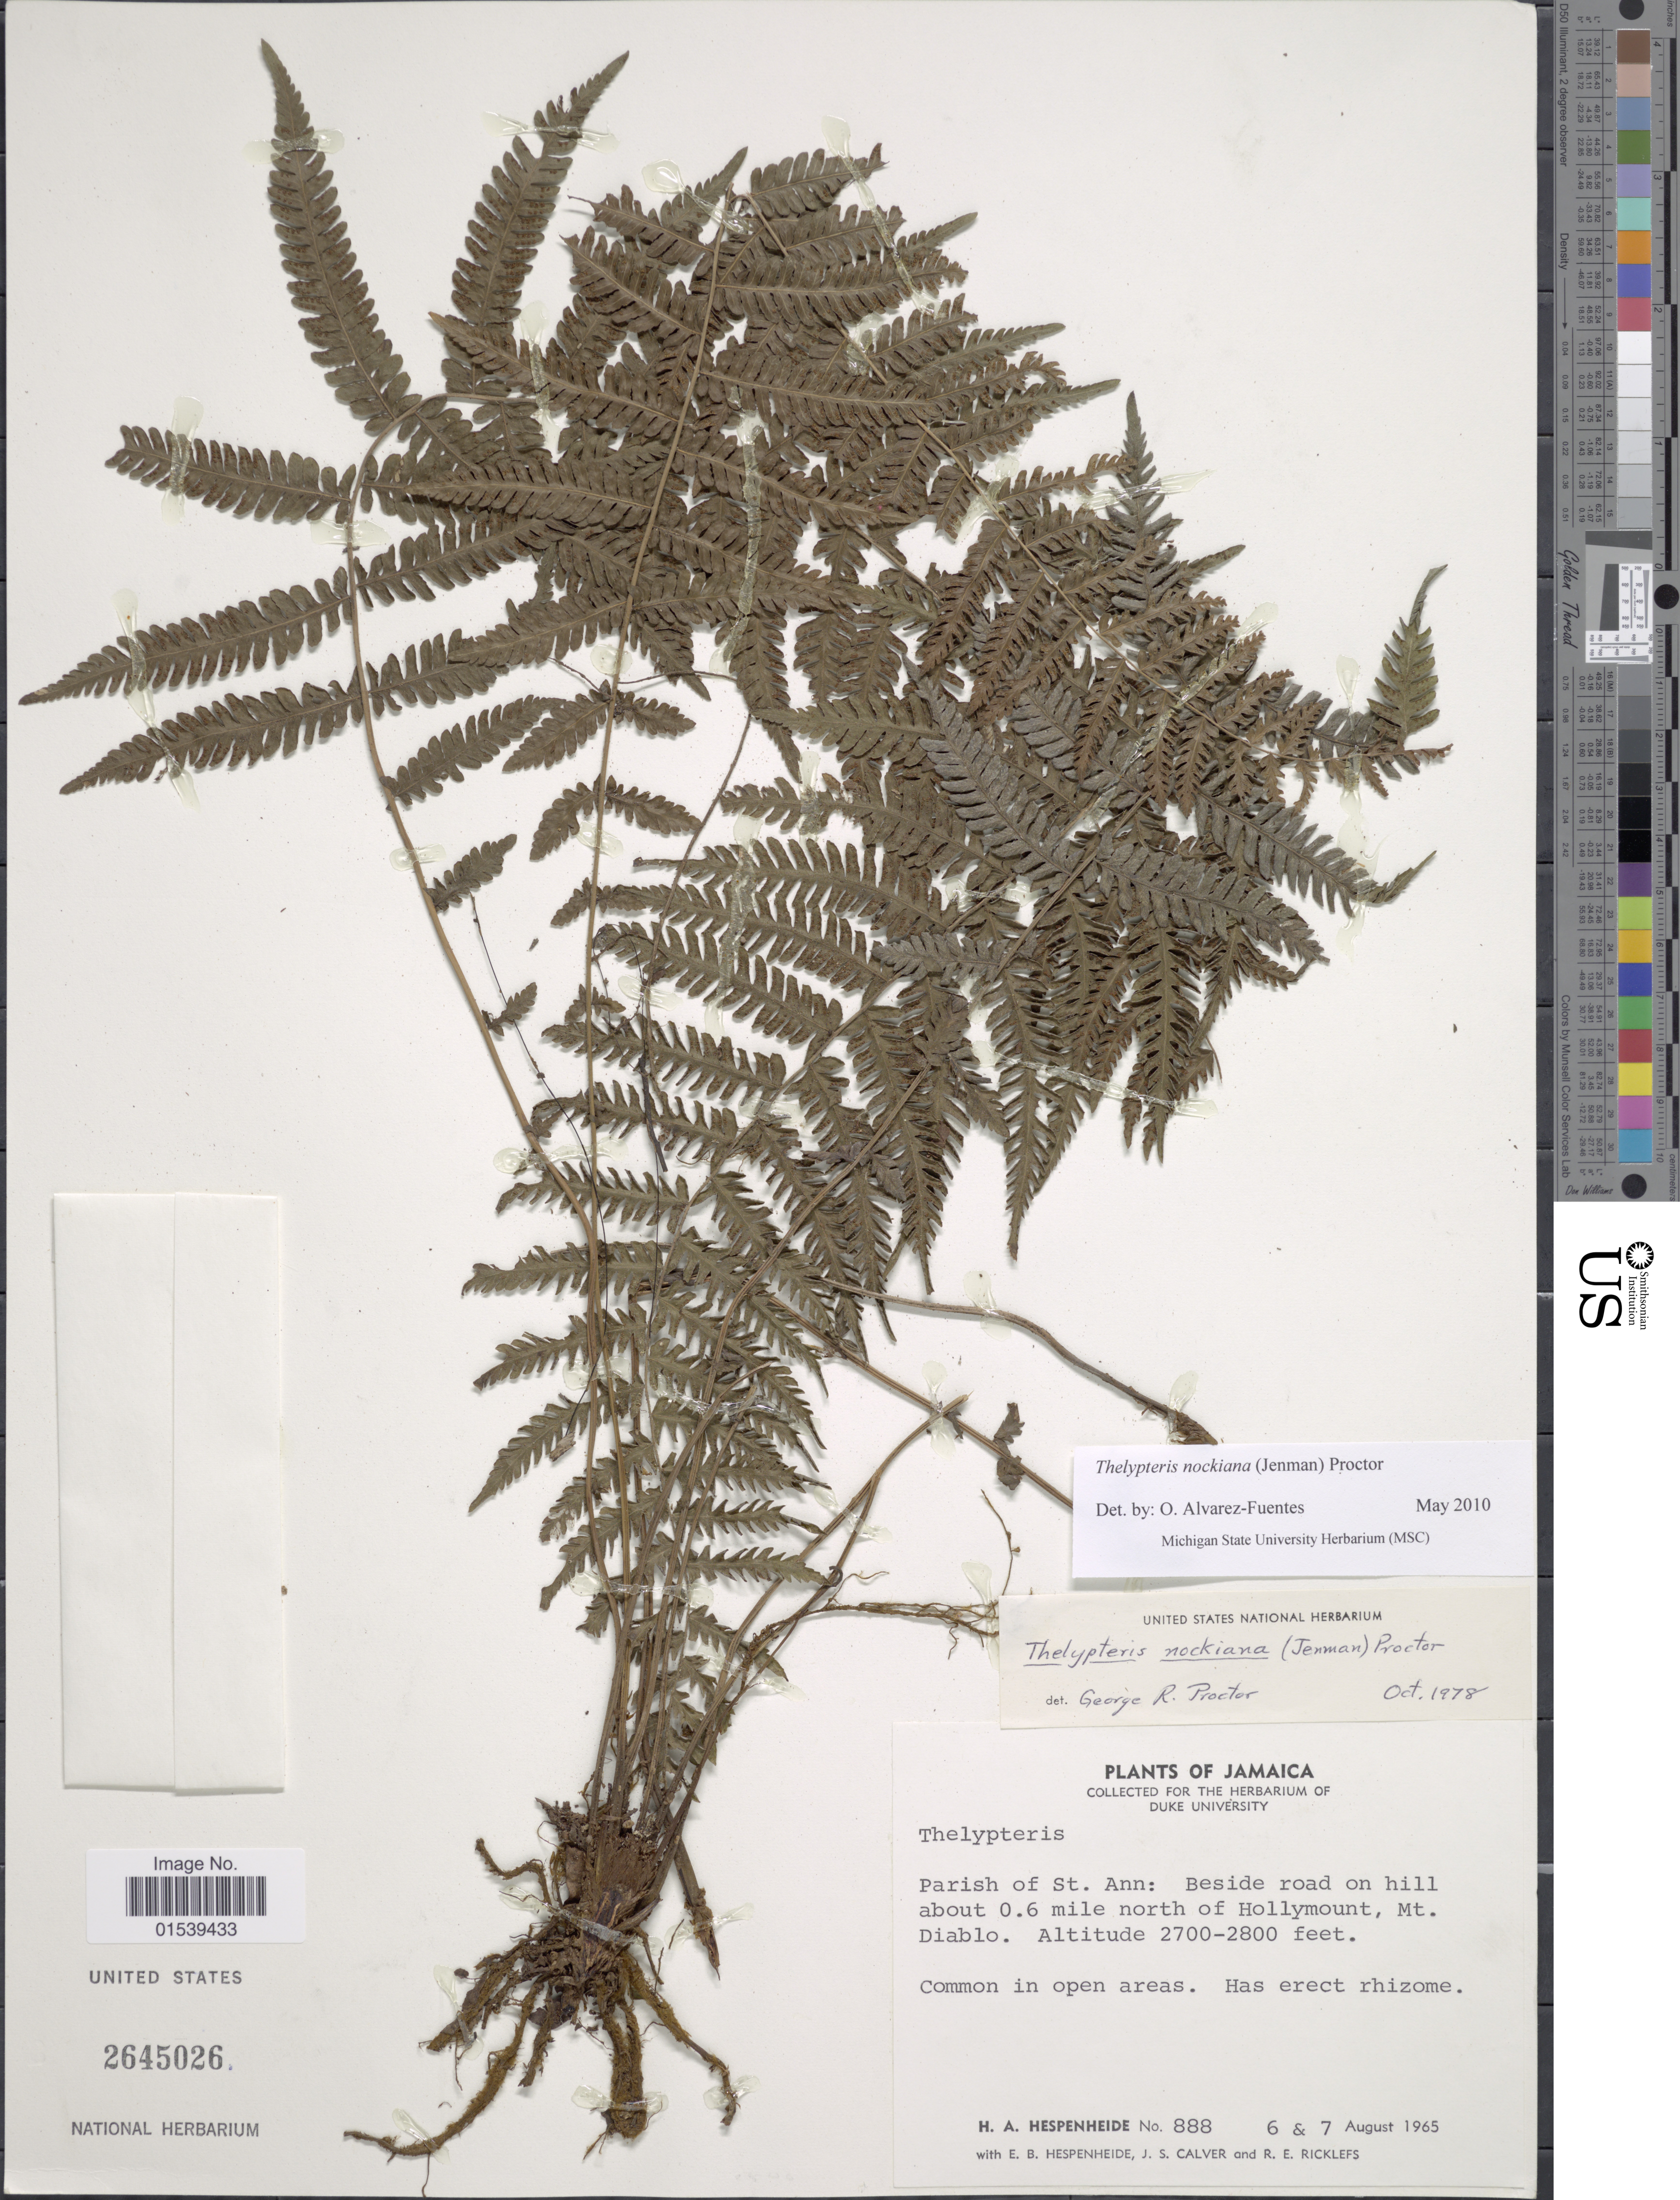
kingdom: Plantae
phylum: Tracheophyta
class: Polypodiopsida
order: Polypodiales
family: Thelypteridaceae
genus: Amauropelta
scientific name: Amauropelta nockiana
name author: (Jenman) Pic. Serm.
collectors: H. Hespendheide, E. Hespenheide, J. Calver & R. Ricklefs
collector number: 888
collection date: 1965-08-06/1965-08-07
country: Jamaica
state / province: Saint Ann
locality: Parish of St. Ann: beside road on hill about 0.6 mile north of Hollymount, Mt. Diablo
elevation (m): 823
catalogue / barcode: US 2645026